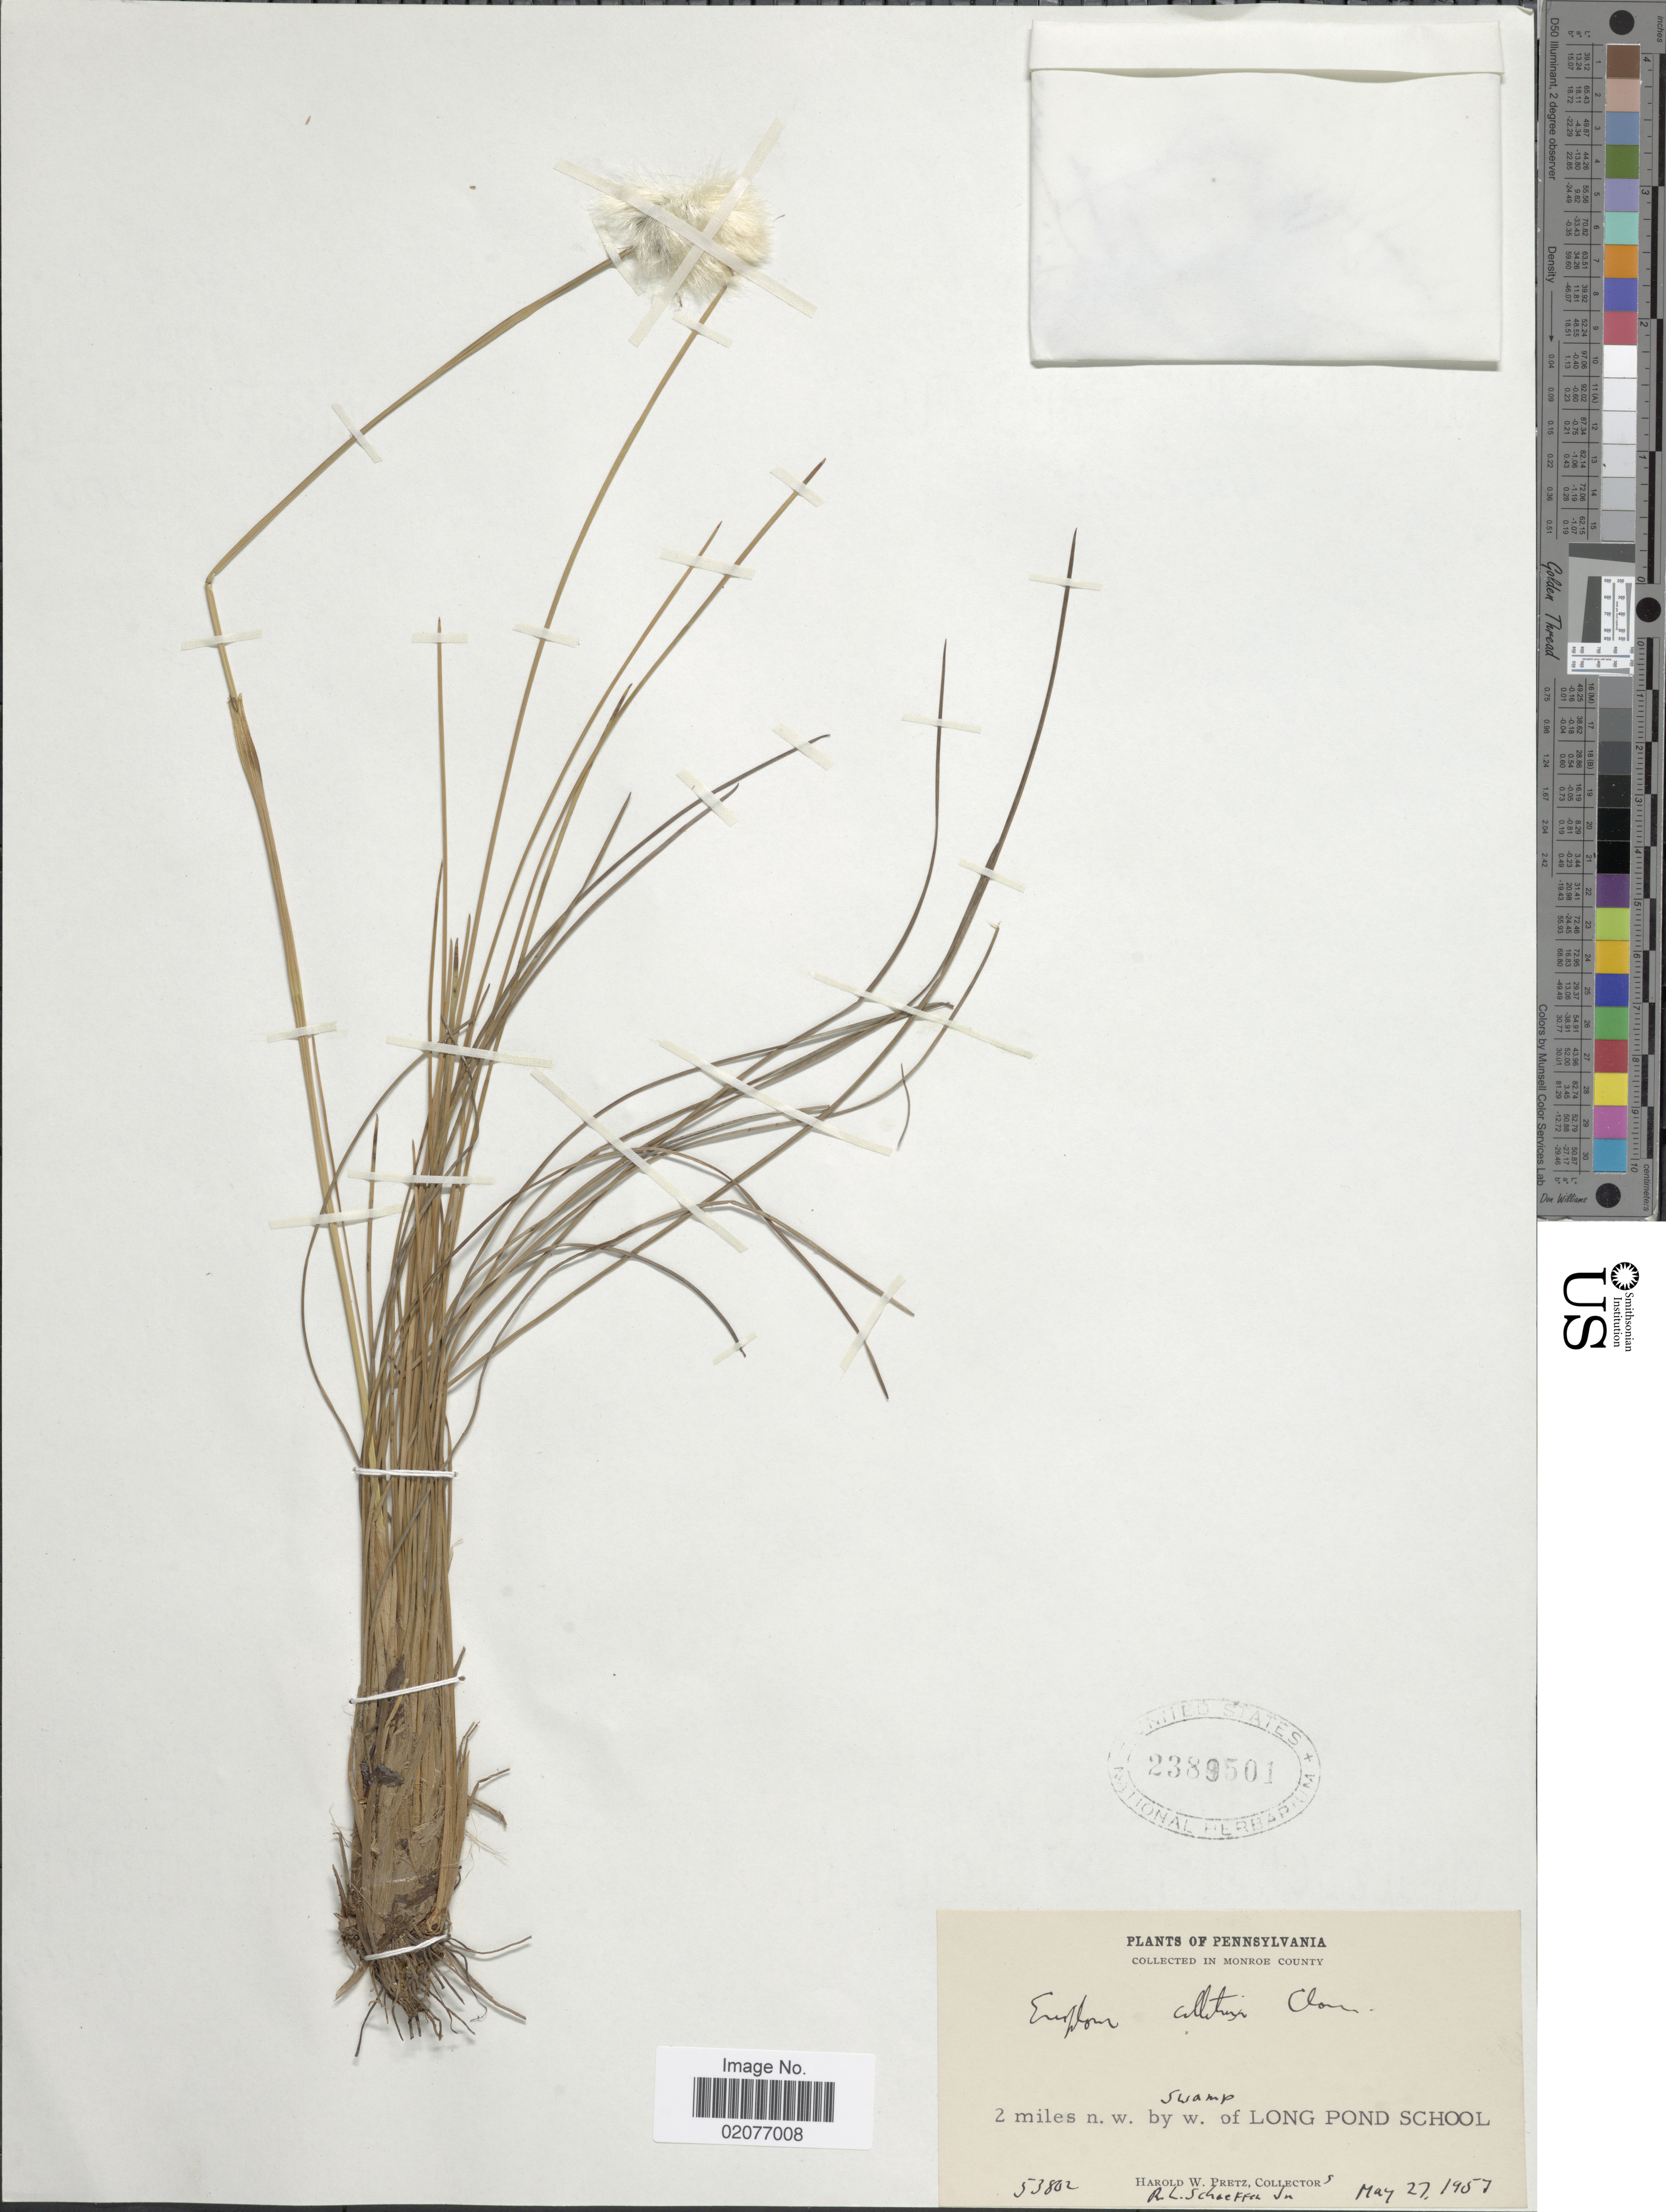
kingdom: Plantae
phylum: Tracheophyta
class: Liliopsida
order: Poales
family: Cyperaceae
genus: Eriophorum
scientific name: Eriophorum callitrix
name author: Cham. ex C.A. Mey.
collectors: H. W. Pretz & R. L. Schaeffer Jr.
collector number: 53802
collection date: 1957-05-27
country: United States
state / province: Pennsylvania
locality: In Monroe County, Swamp, 2 miles n.w. by w of Long Pond School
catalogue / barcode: US 2389501